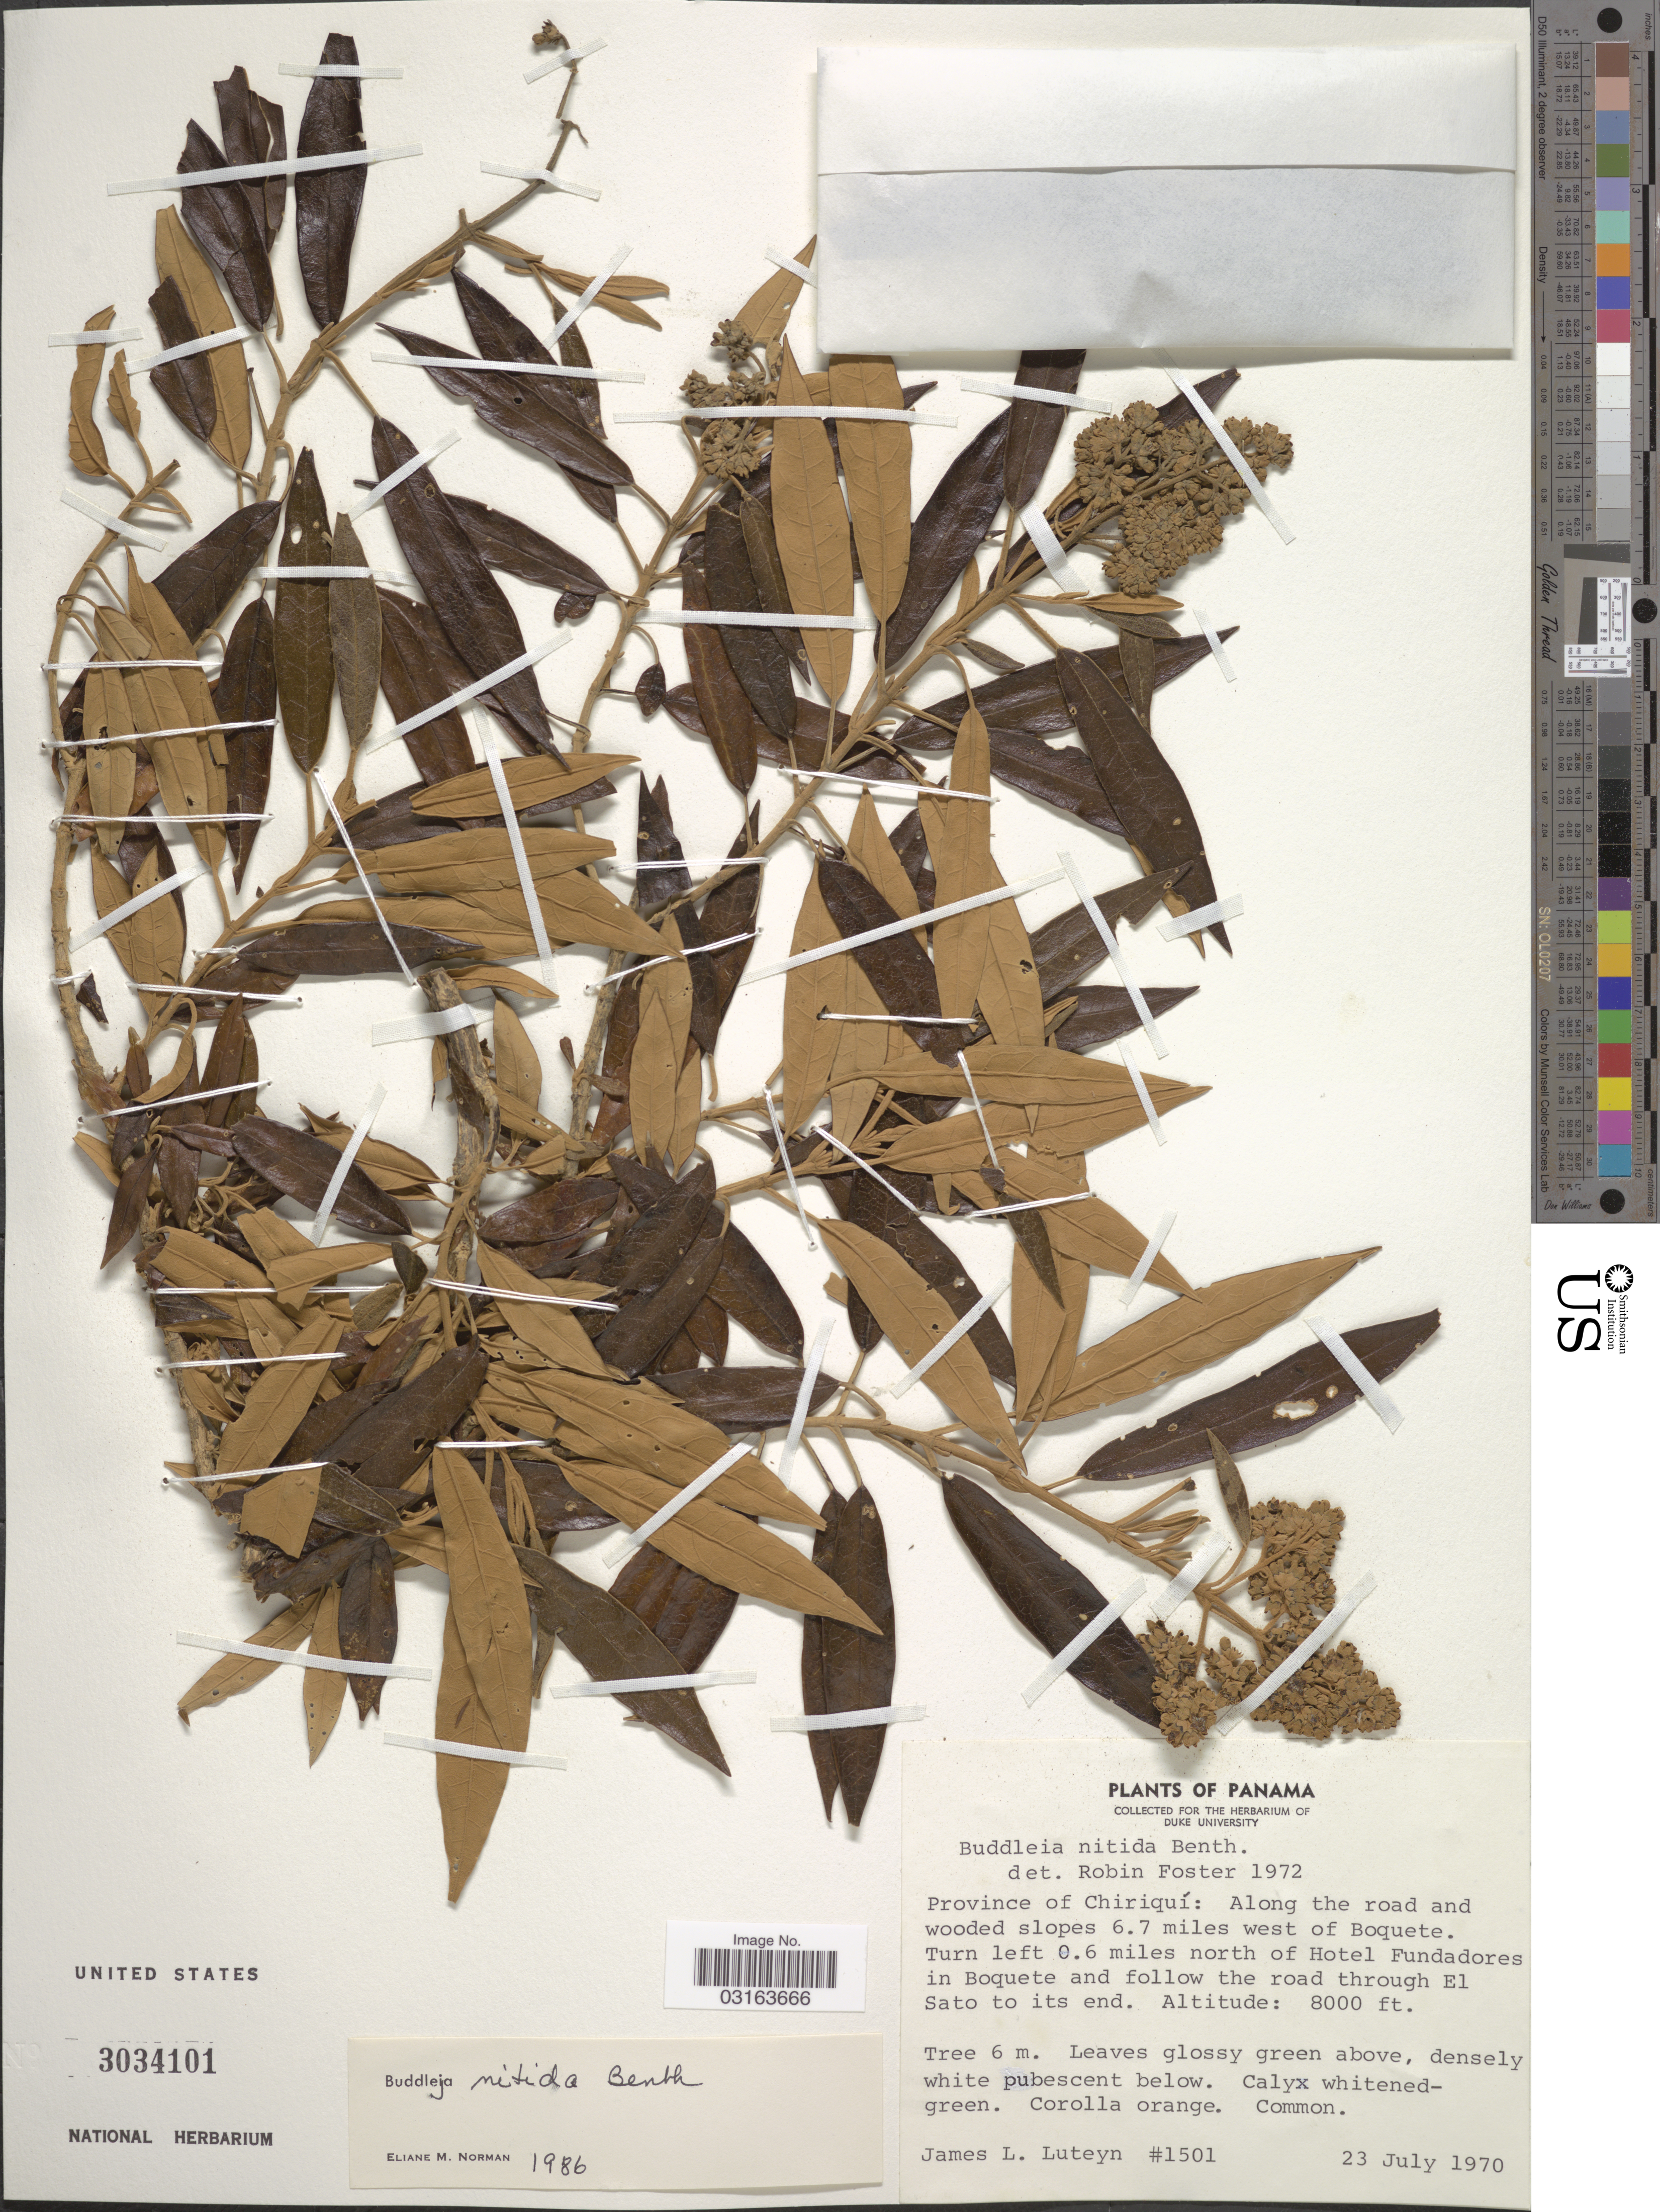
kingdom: Plantae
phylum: Tracheophyta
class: Magnoliopsida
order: Lamiales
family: Scrophulariaceae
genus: Buddleja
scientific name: Buddleja nitida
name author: Benth.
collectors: J. Luteyn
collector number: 1501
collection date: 1970-07-23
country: Panama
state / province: Chiriqui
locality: Along the road and wooded slopes 6.7 miles west of Boquete. Turn left 0.6 miles north of Hotel Fundadores in Boquete and follow the road through El Sato to its end.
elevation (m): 2438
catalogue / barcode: US 3034101